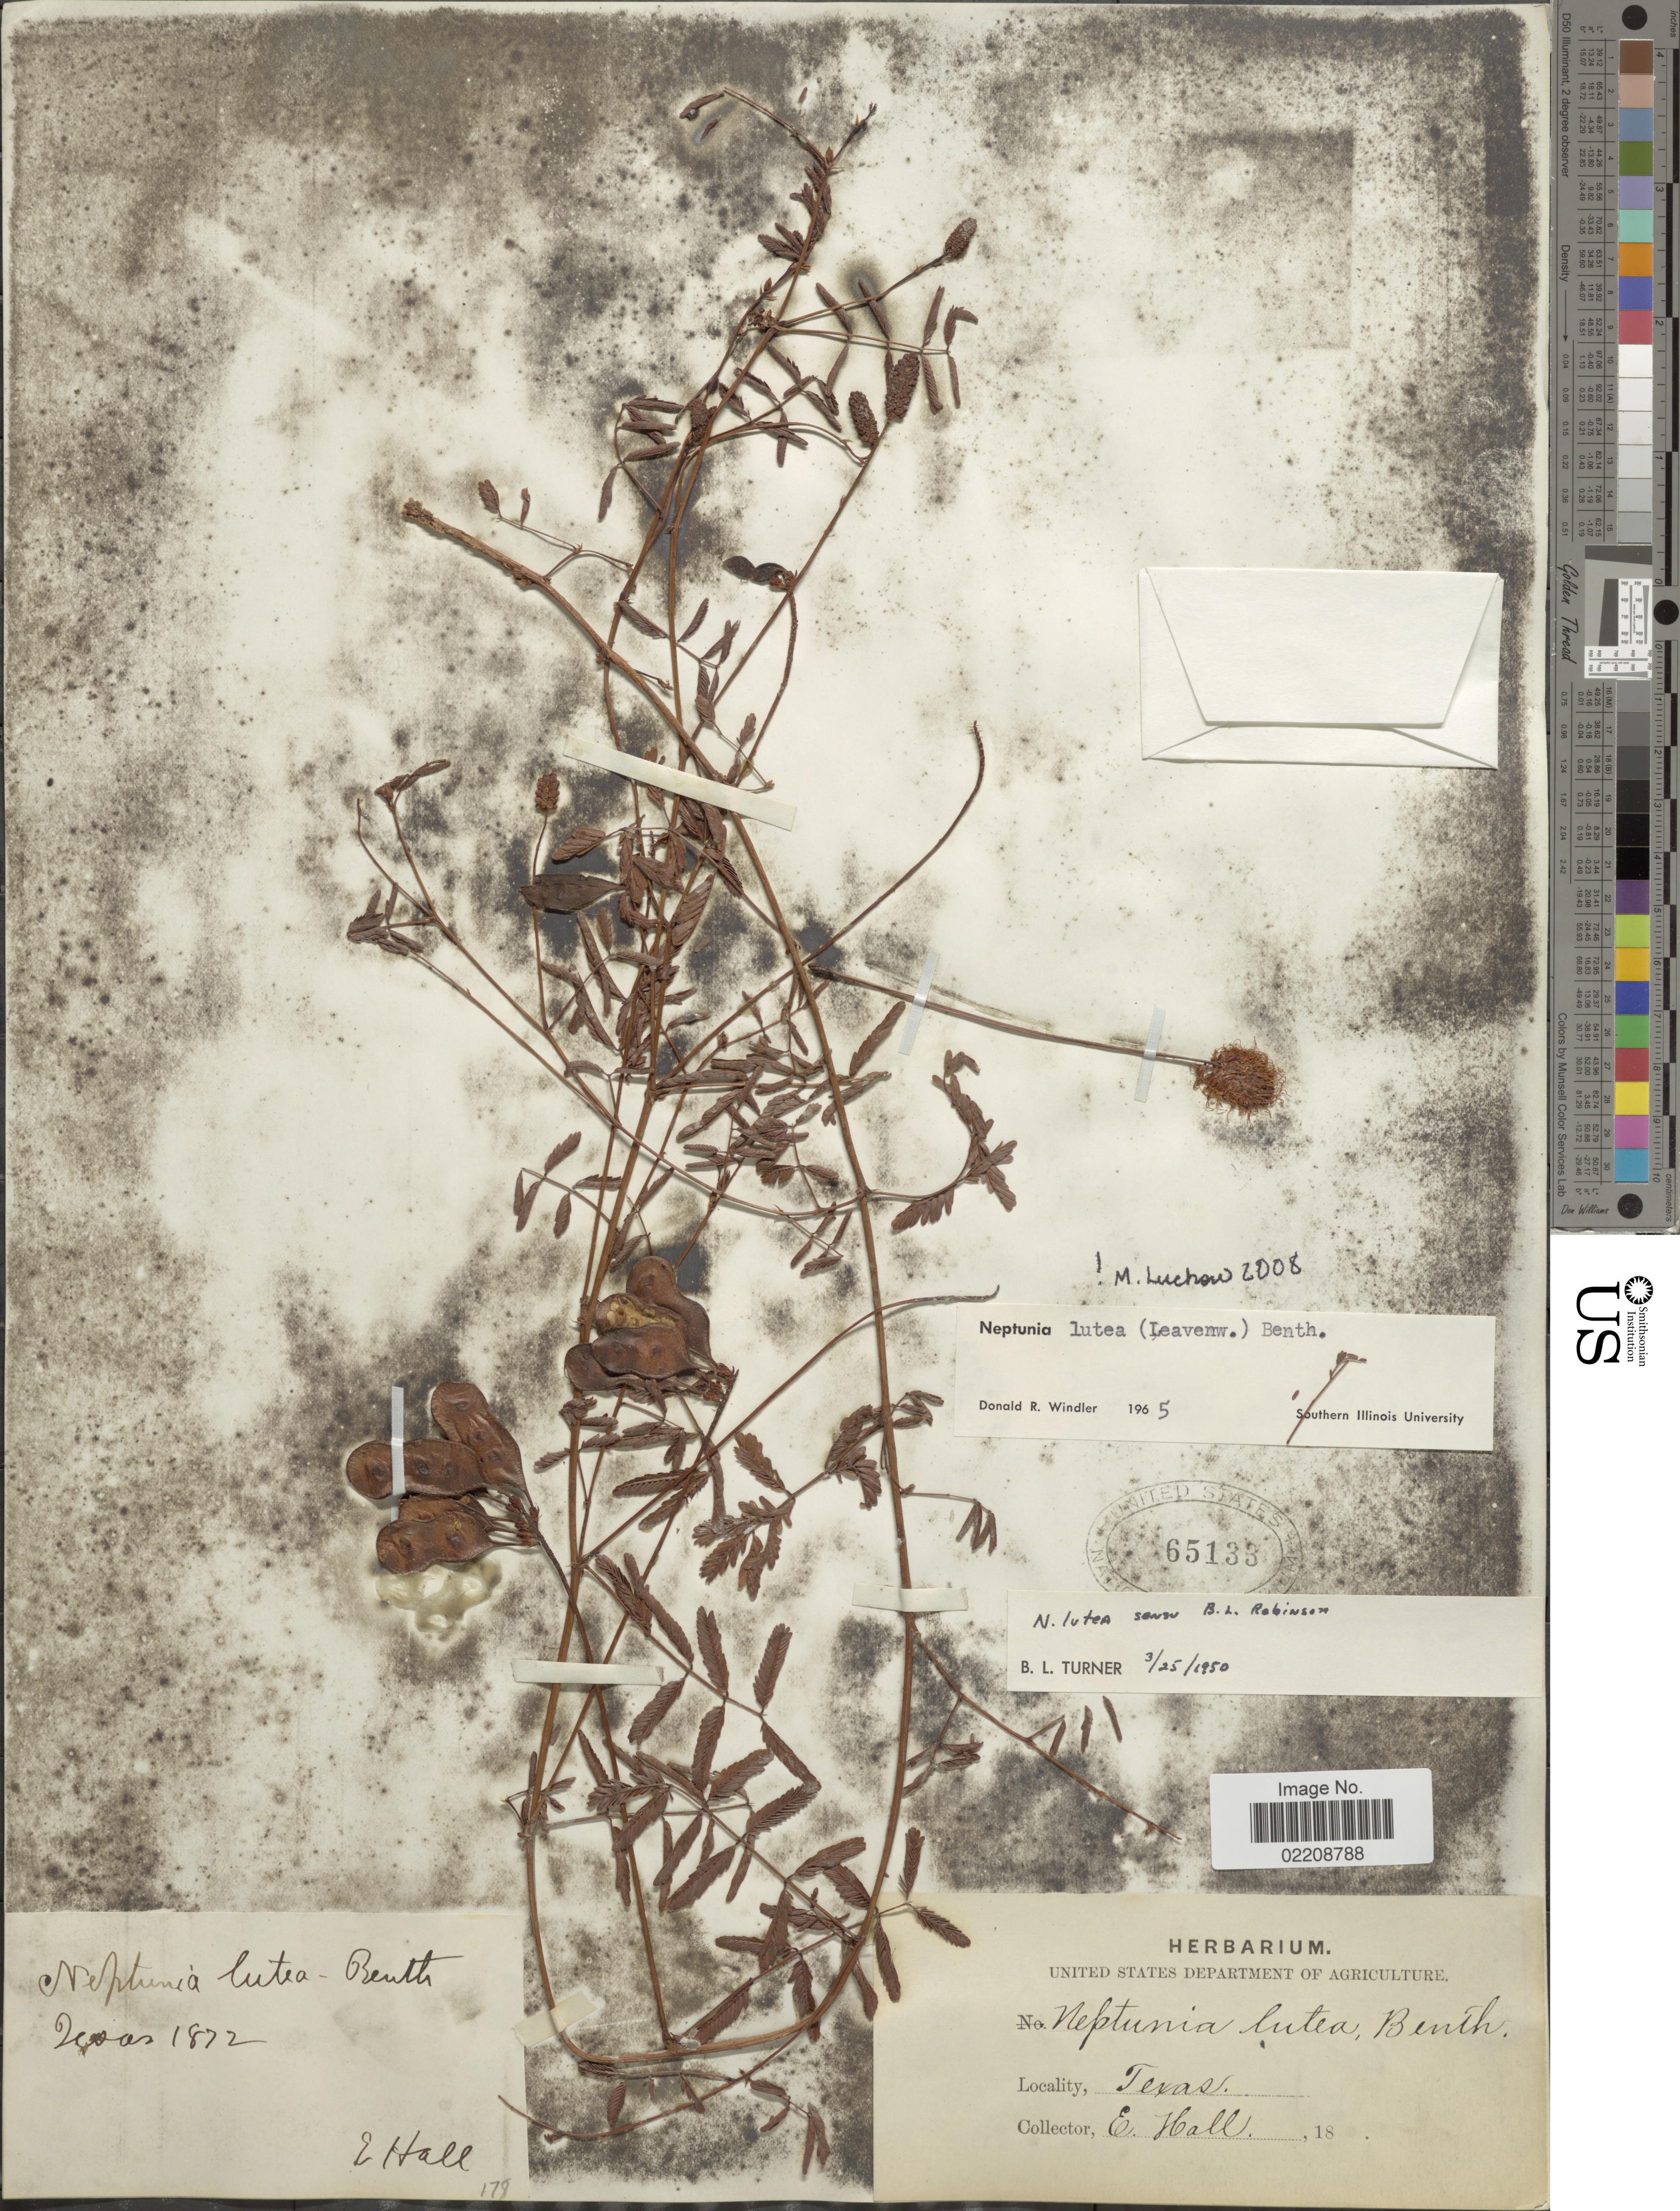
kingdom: Plantae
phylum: Tracheophyta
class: Magnoliopsida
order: Fabales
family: Fabaceae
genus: Neptunia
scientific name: Neptunia lutea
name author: (Leavenw.) Benth.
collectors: E. Hall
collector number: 178?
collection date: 1872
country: United States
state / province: Texas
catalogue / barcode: US 65133